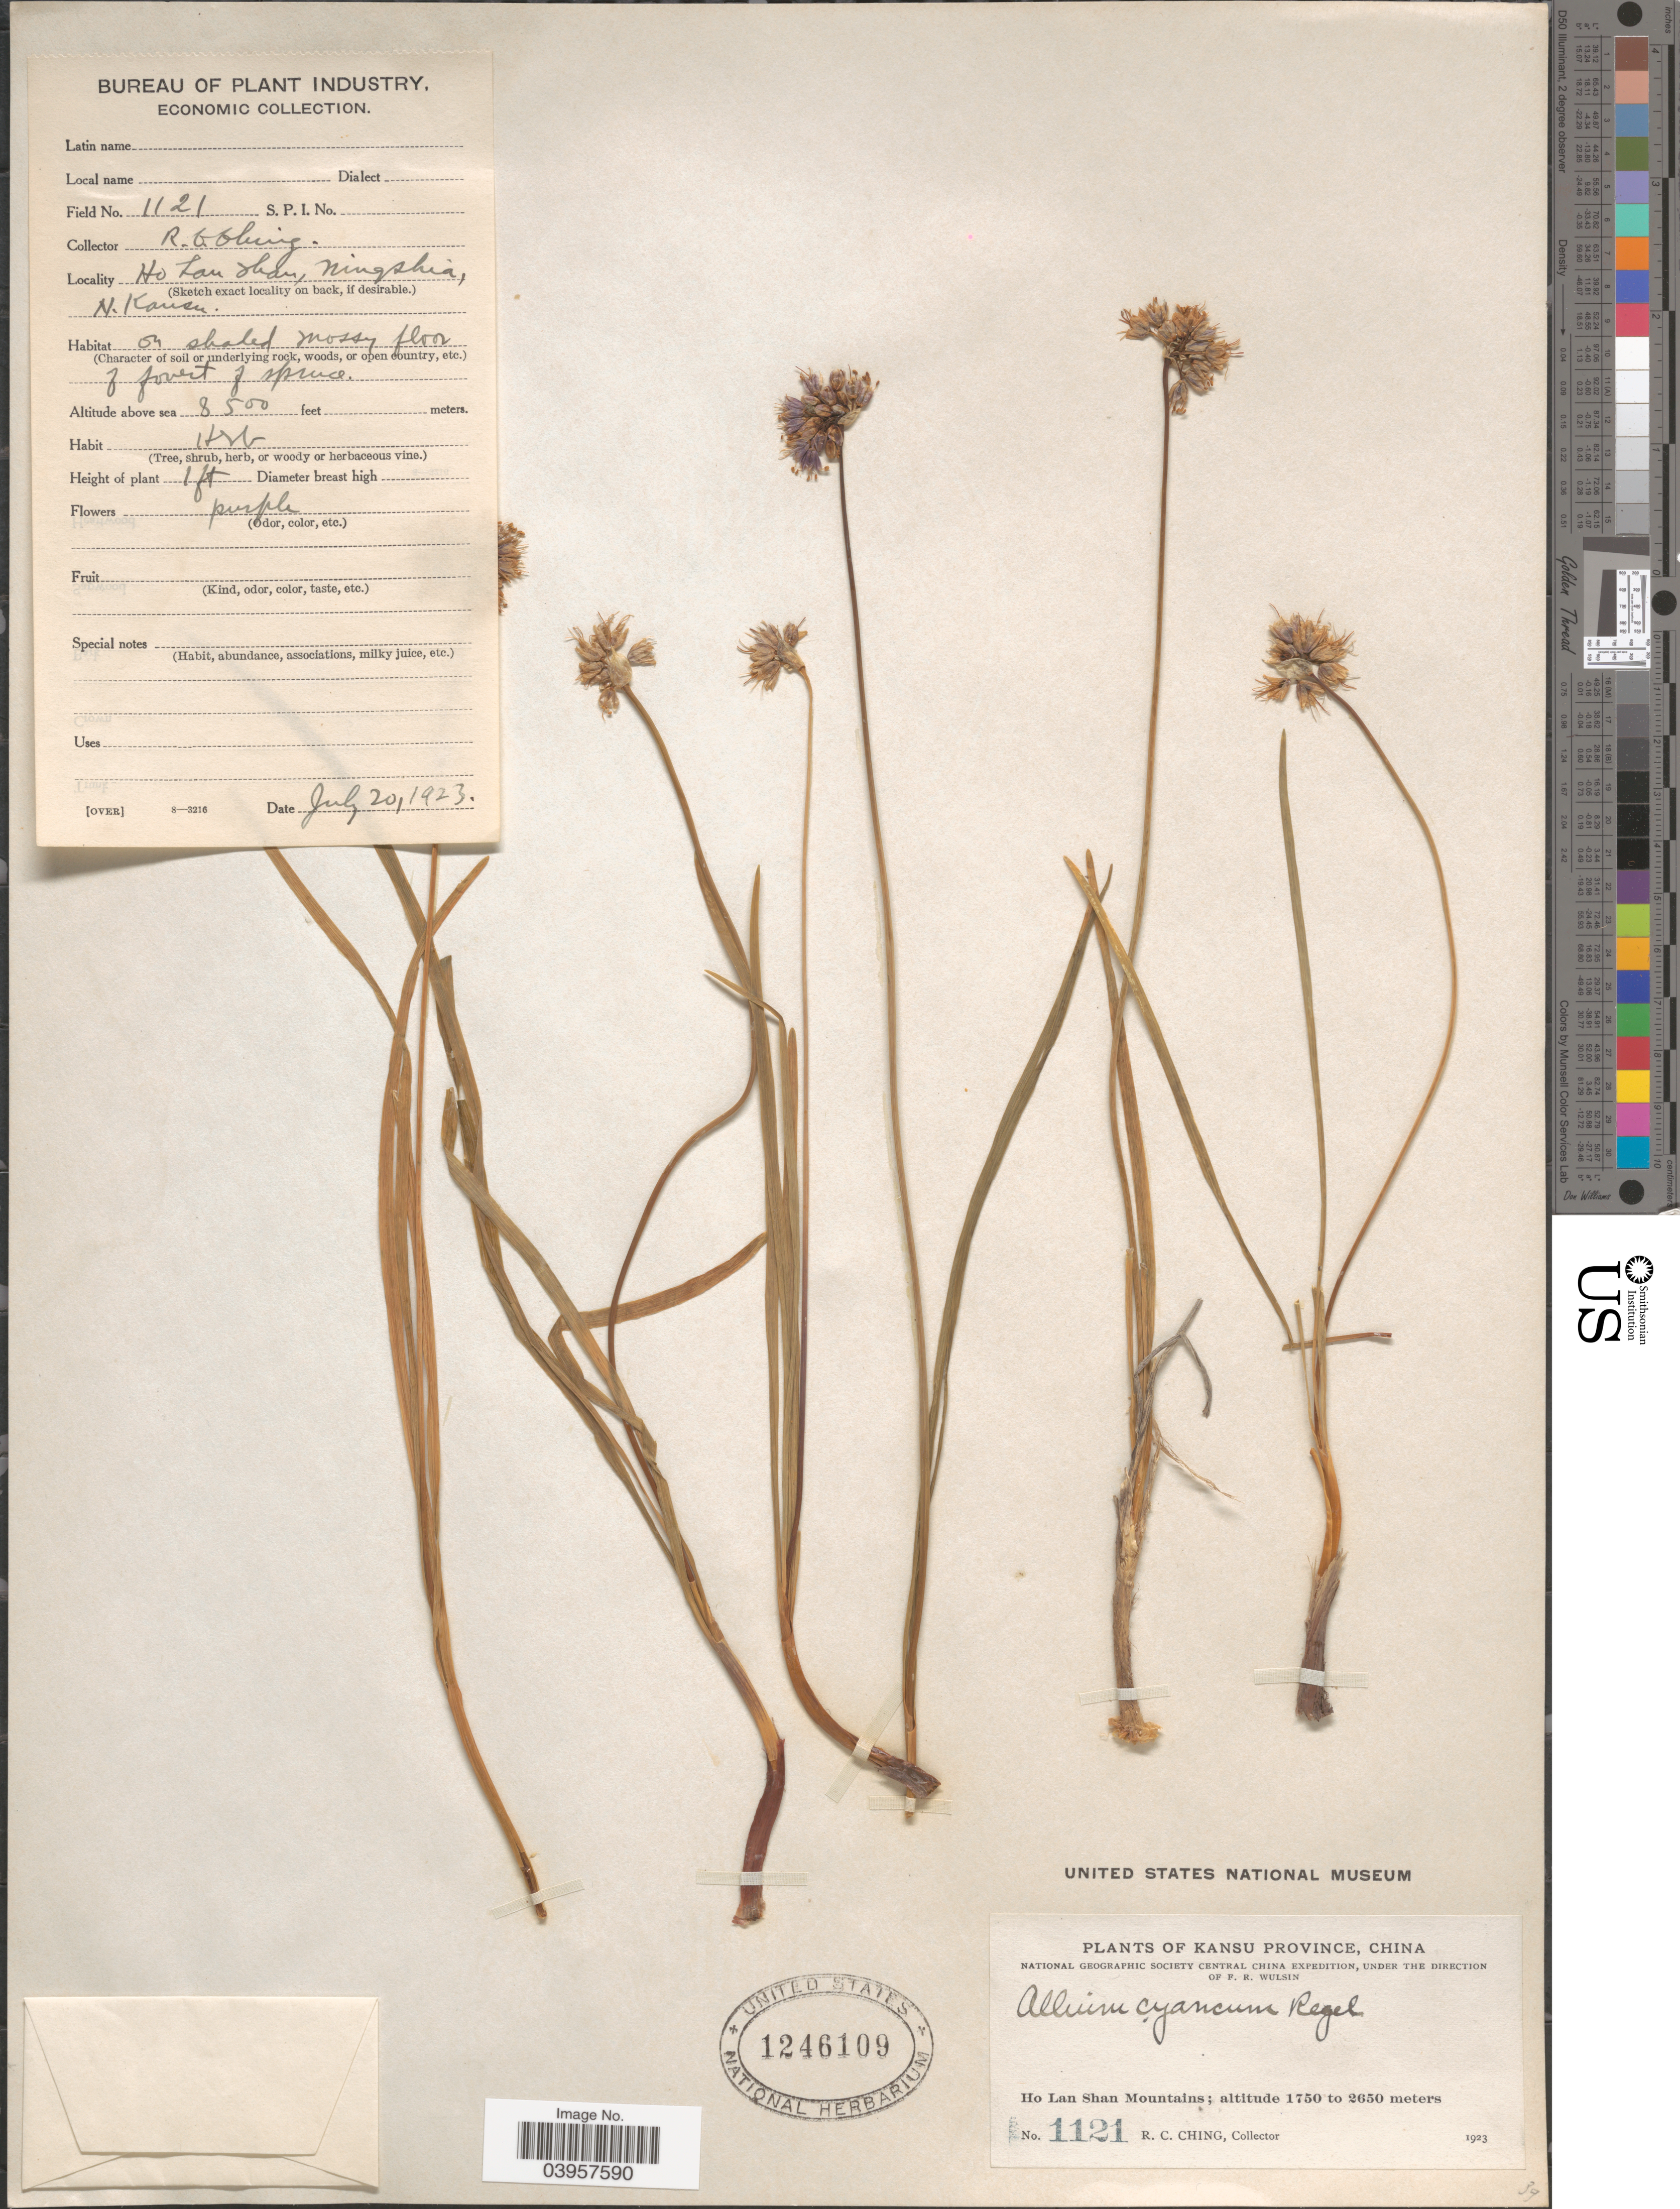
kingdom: Plantae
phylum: Tracheophyta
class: Liliopsida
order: Asparagales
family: Amaryllidaceae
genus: Allium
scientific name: Allium cyaneum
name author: Regel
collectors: R. C. Ching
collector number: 1121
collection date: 1923-07-20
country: China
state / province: Gansu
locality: Kansu Province. Ho Lan Shan Mountains. Ho Lan Shan, Ningshia, N. Kansu.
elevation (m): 2591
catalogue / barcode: US 1246109